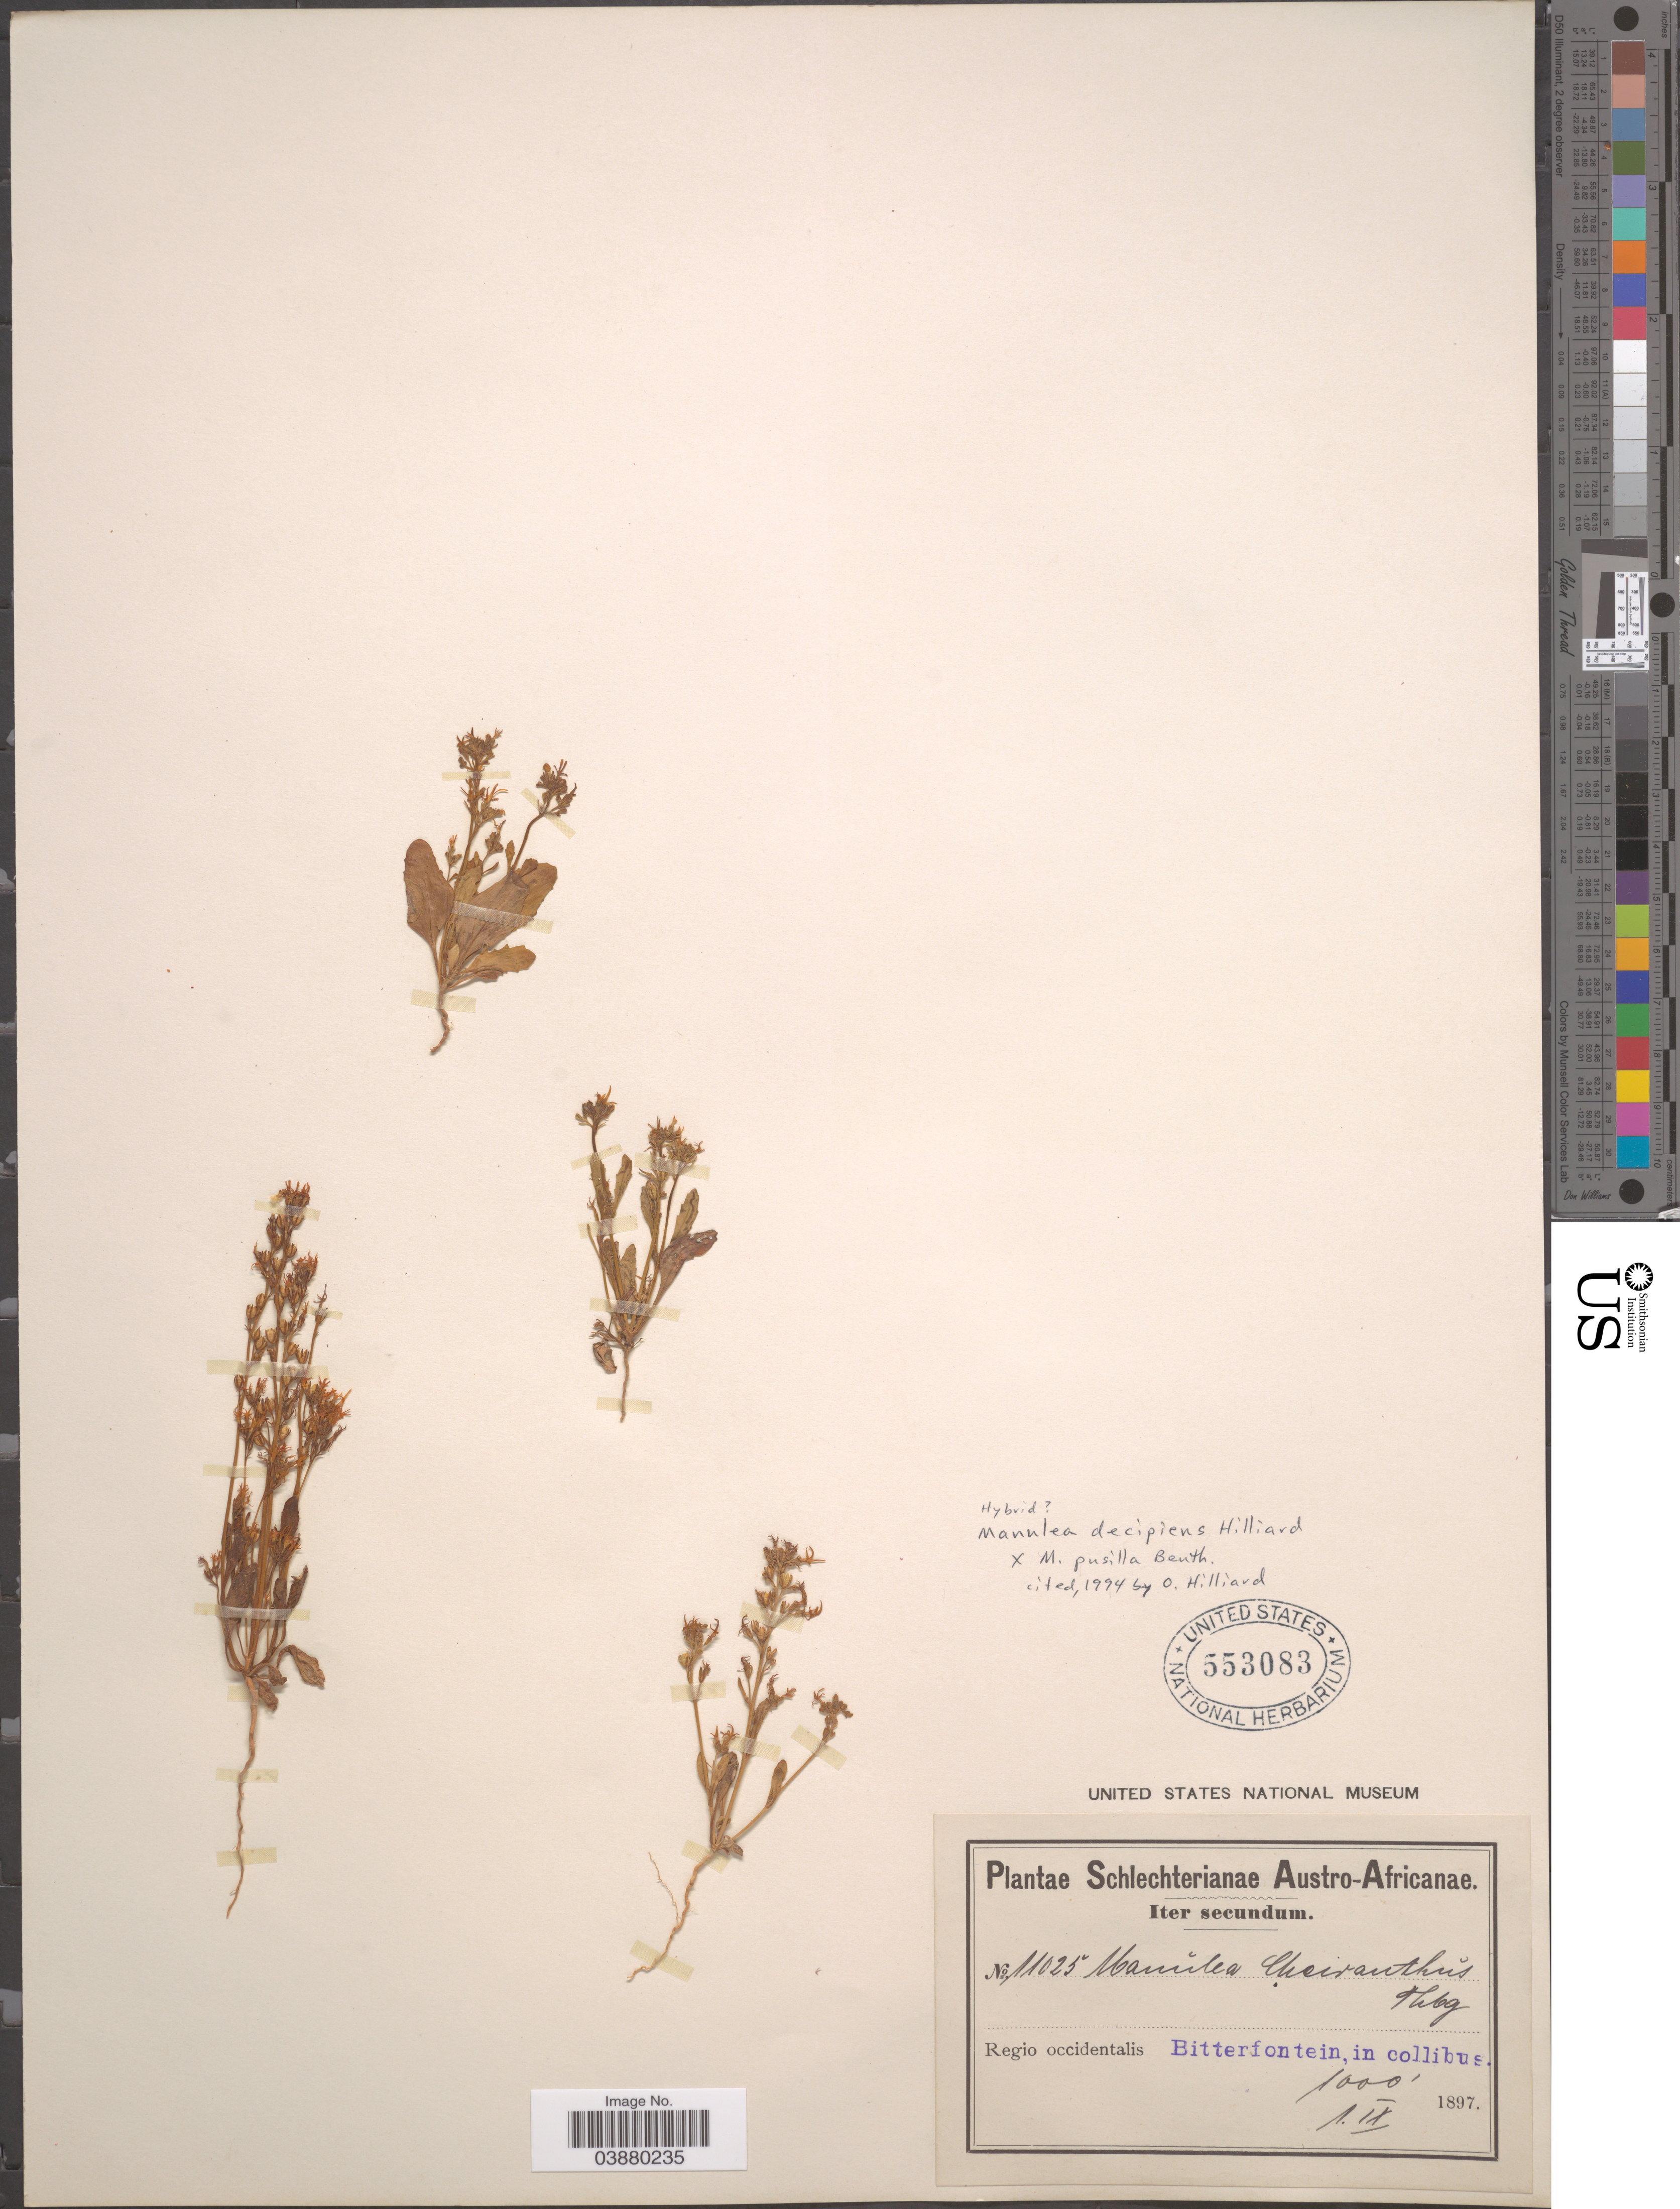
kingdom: Plantae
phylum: Tracheophyta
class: Magnoliopsida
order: Lamiales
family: Scrophulariaceae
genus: Manulea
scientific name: Manulea decipiens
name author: Hilliard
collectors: Schlechter, --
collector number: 11025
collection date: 1897-09-01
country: South Africa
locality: Austro-Africanae. Regio occidentalis. Bitterfontein, in collibus.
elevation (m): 305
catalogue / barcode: US 553083